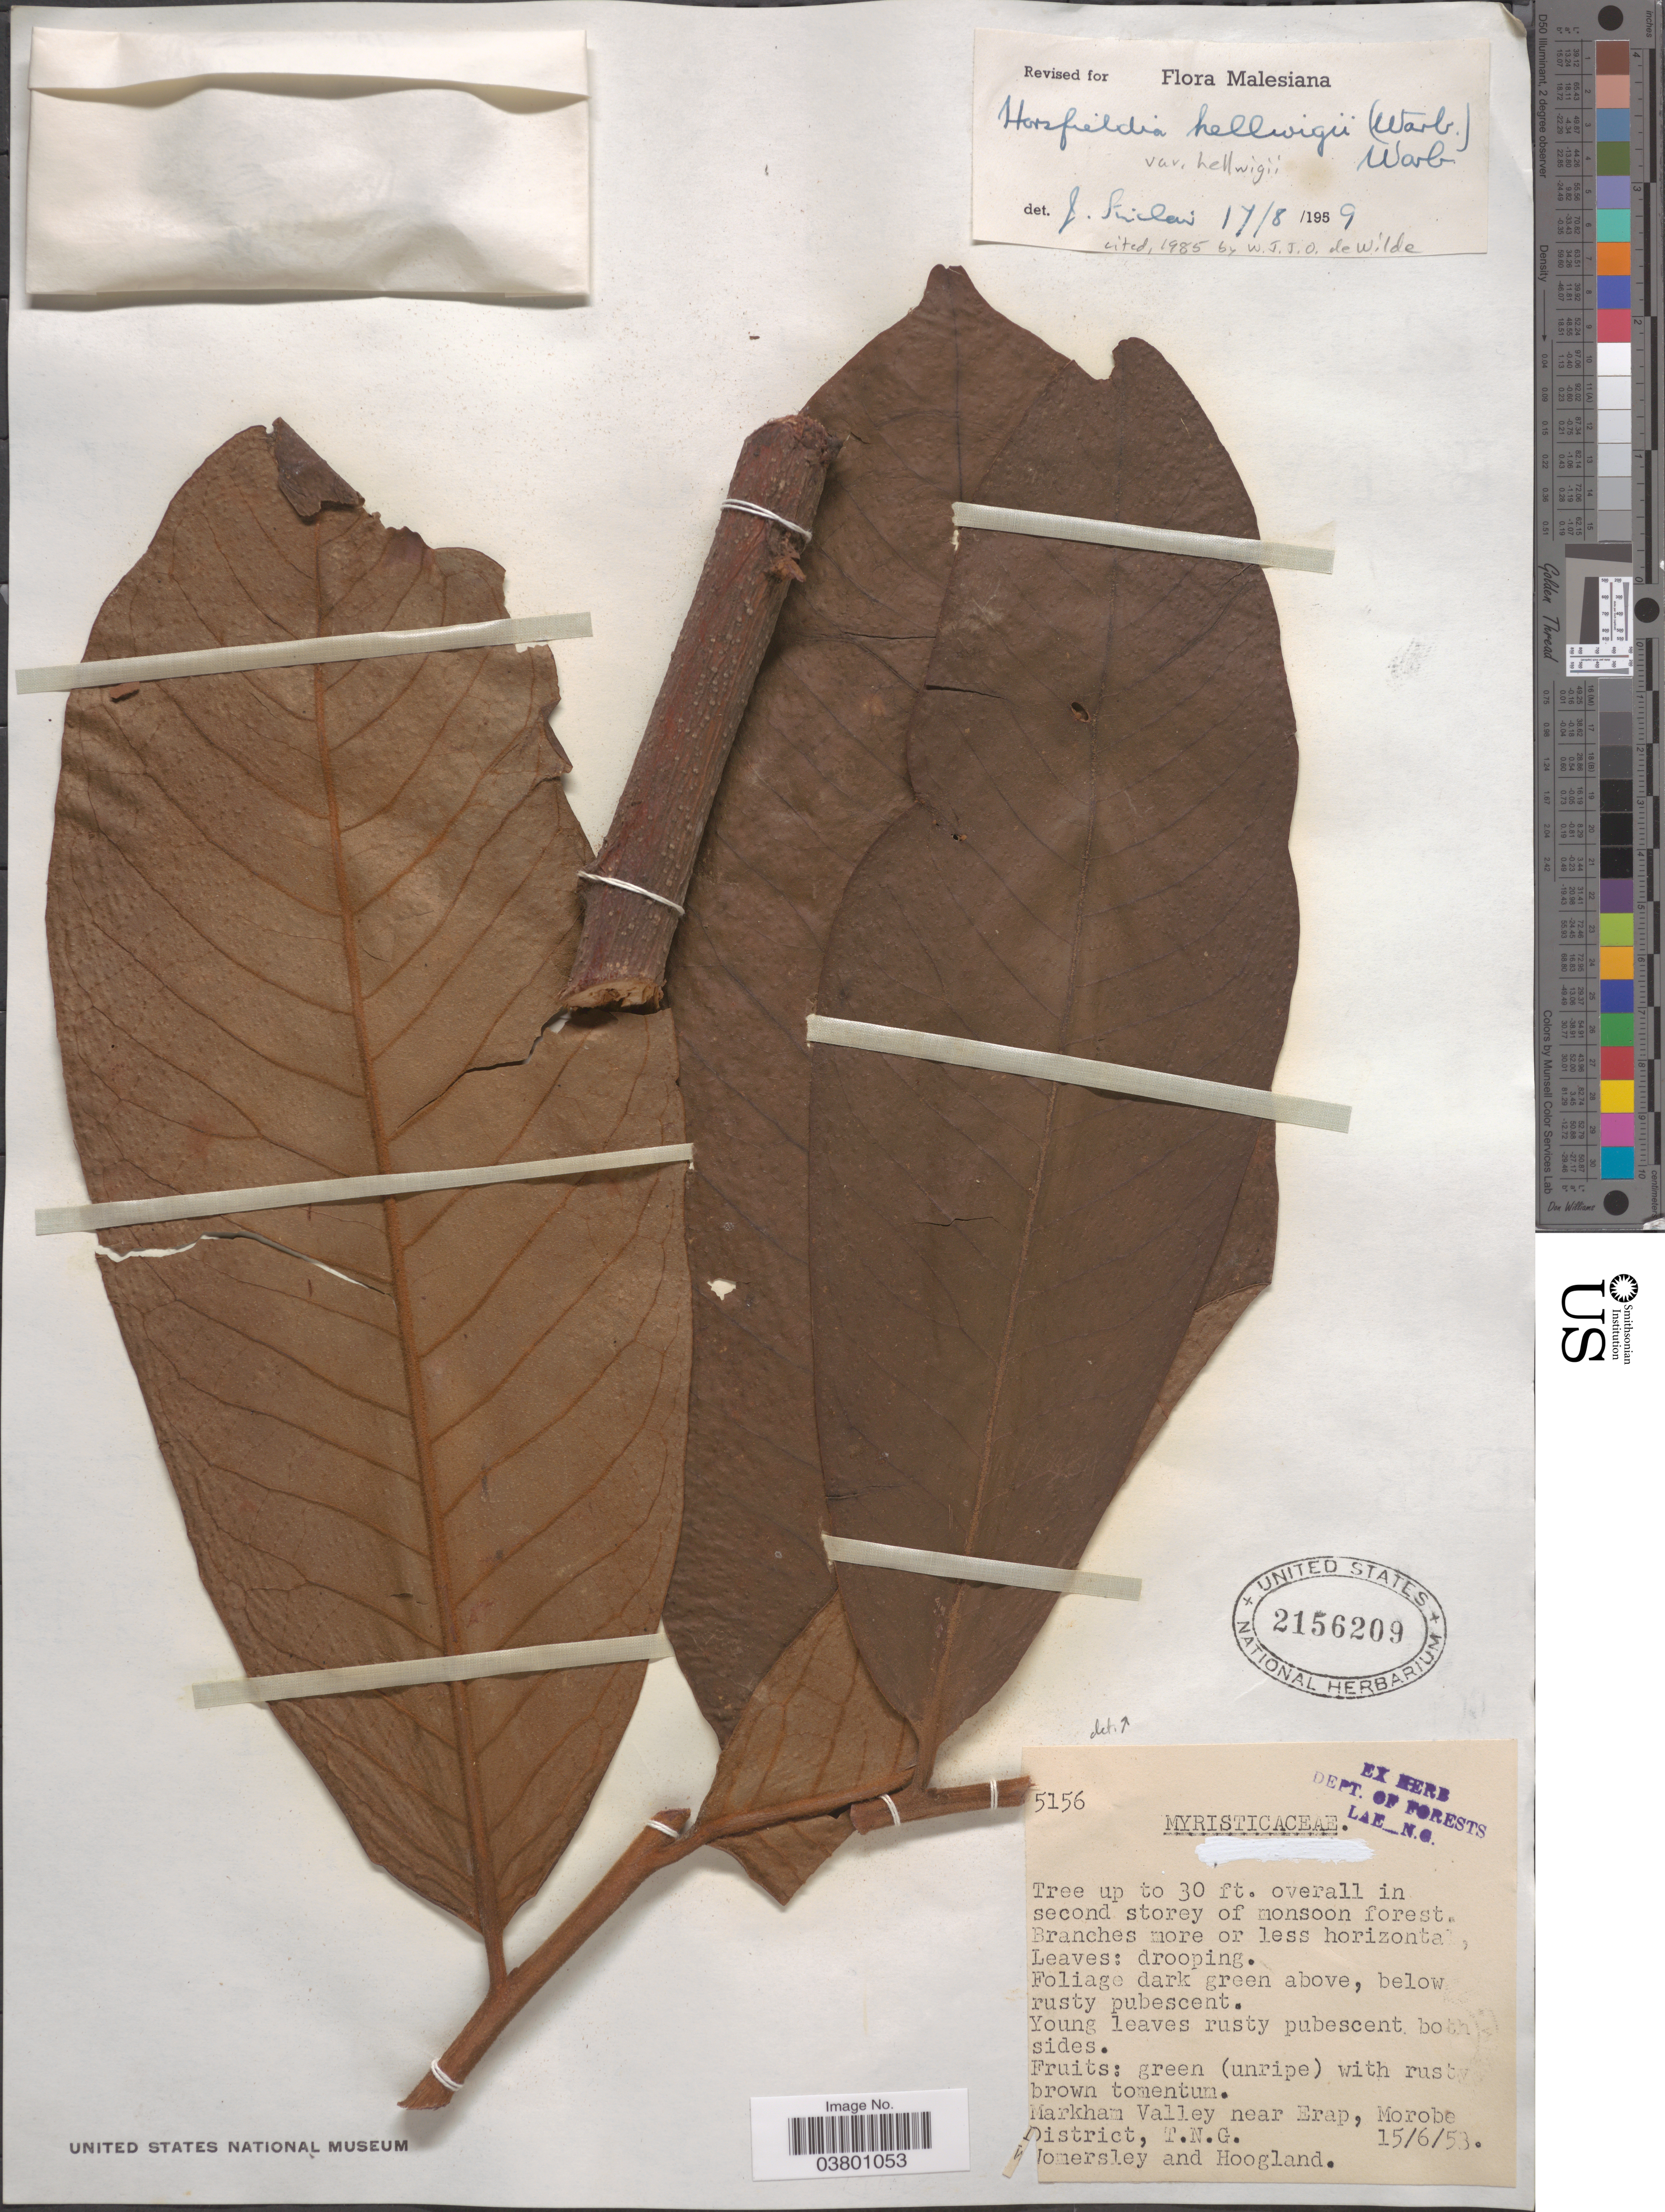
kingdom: Plantae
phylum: Tracheophyta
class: Magnoliopsida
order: Magnoliales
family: Myristicaceae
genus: Horsfieldia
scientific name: Horsfieldia hellwigii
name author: Warb.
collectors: -. Wormersley & Hoogland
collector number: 5156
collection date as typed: Transcribed d/m/y: 15/6/53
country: Papua New Guinea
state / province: Morobe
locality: Markham Valley near Erap, Morobe District, T.N.G.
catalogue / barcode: US 2156209